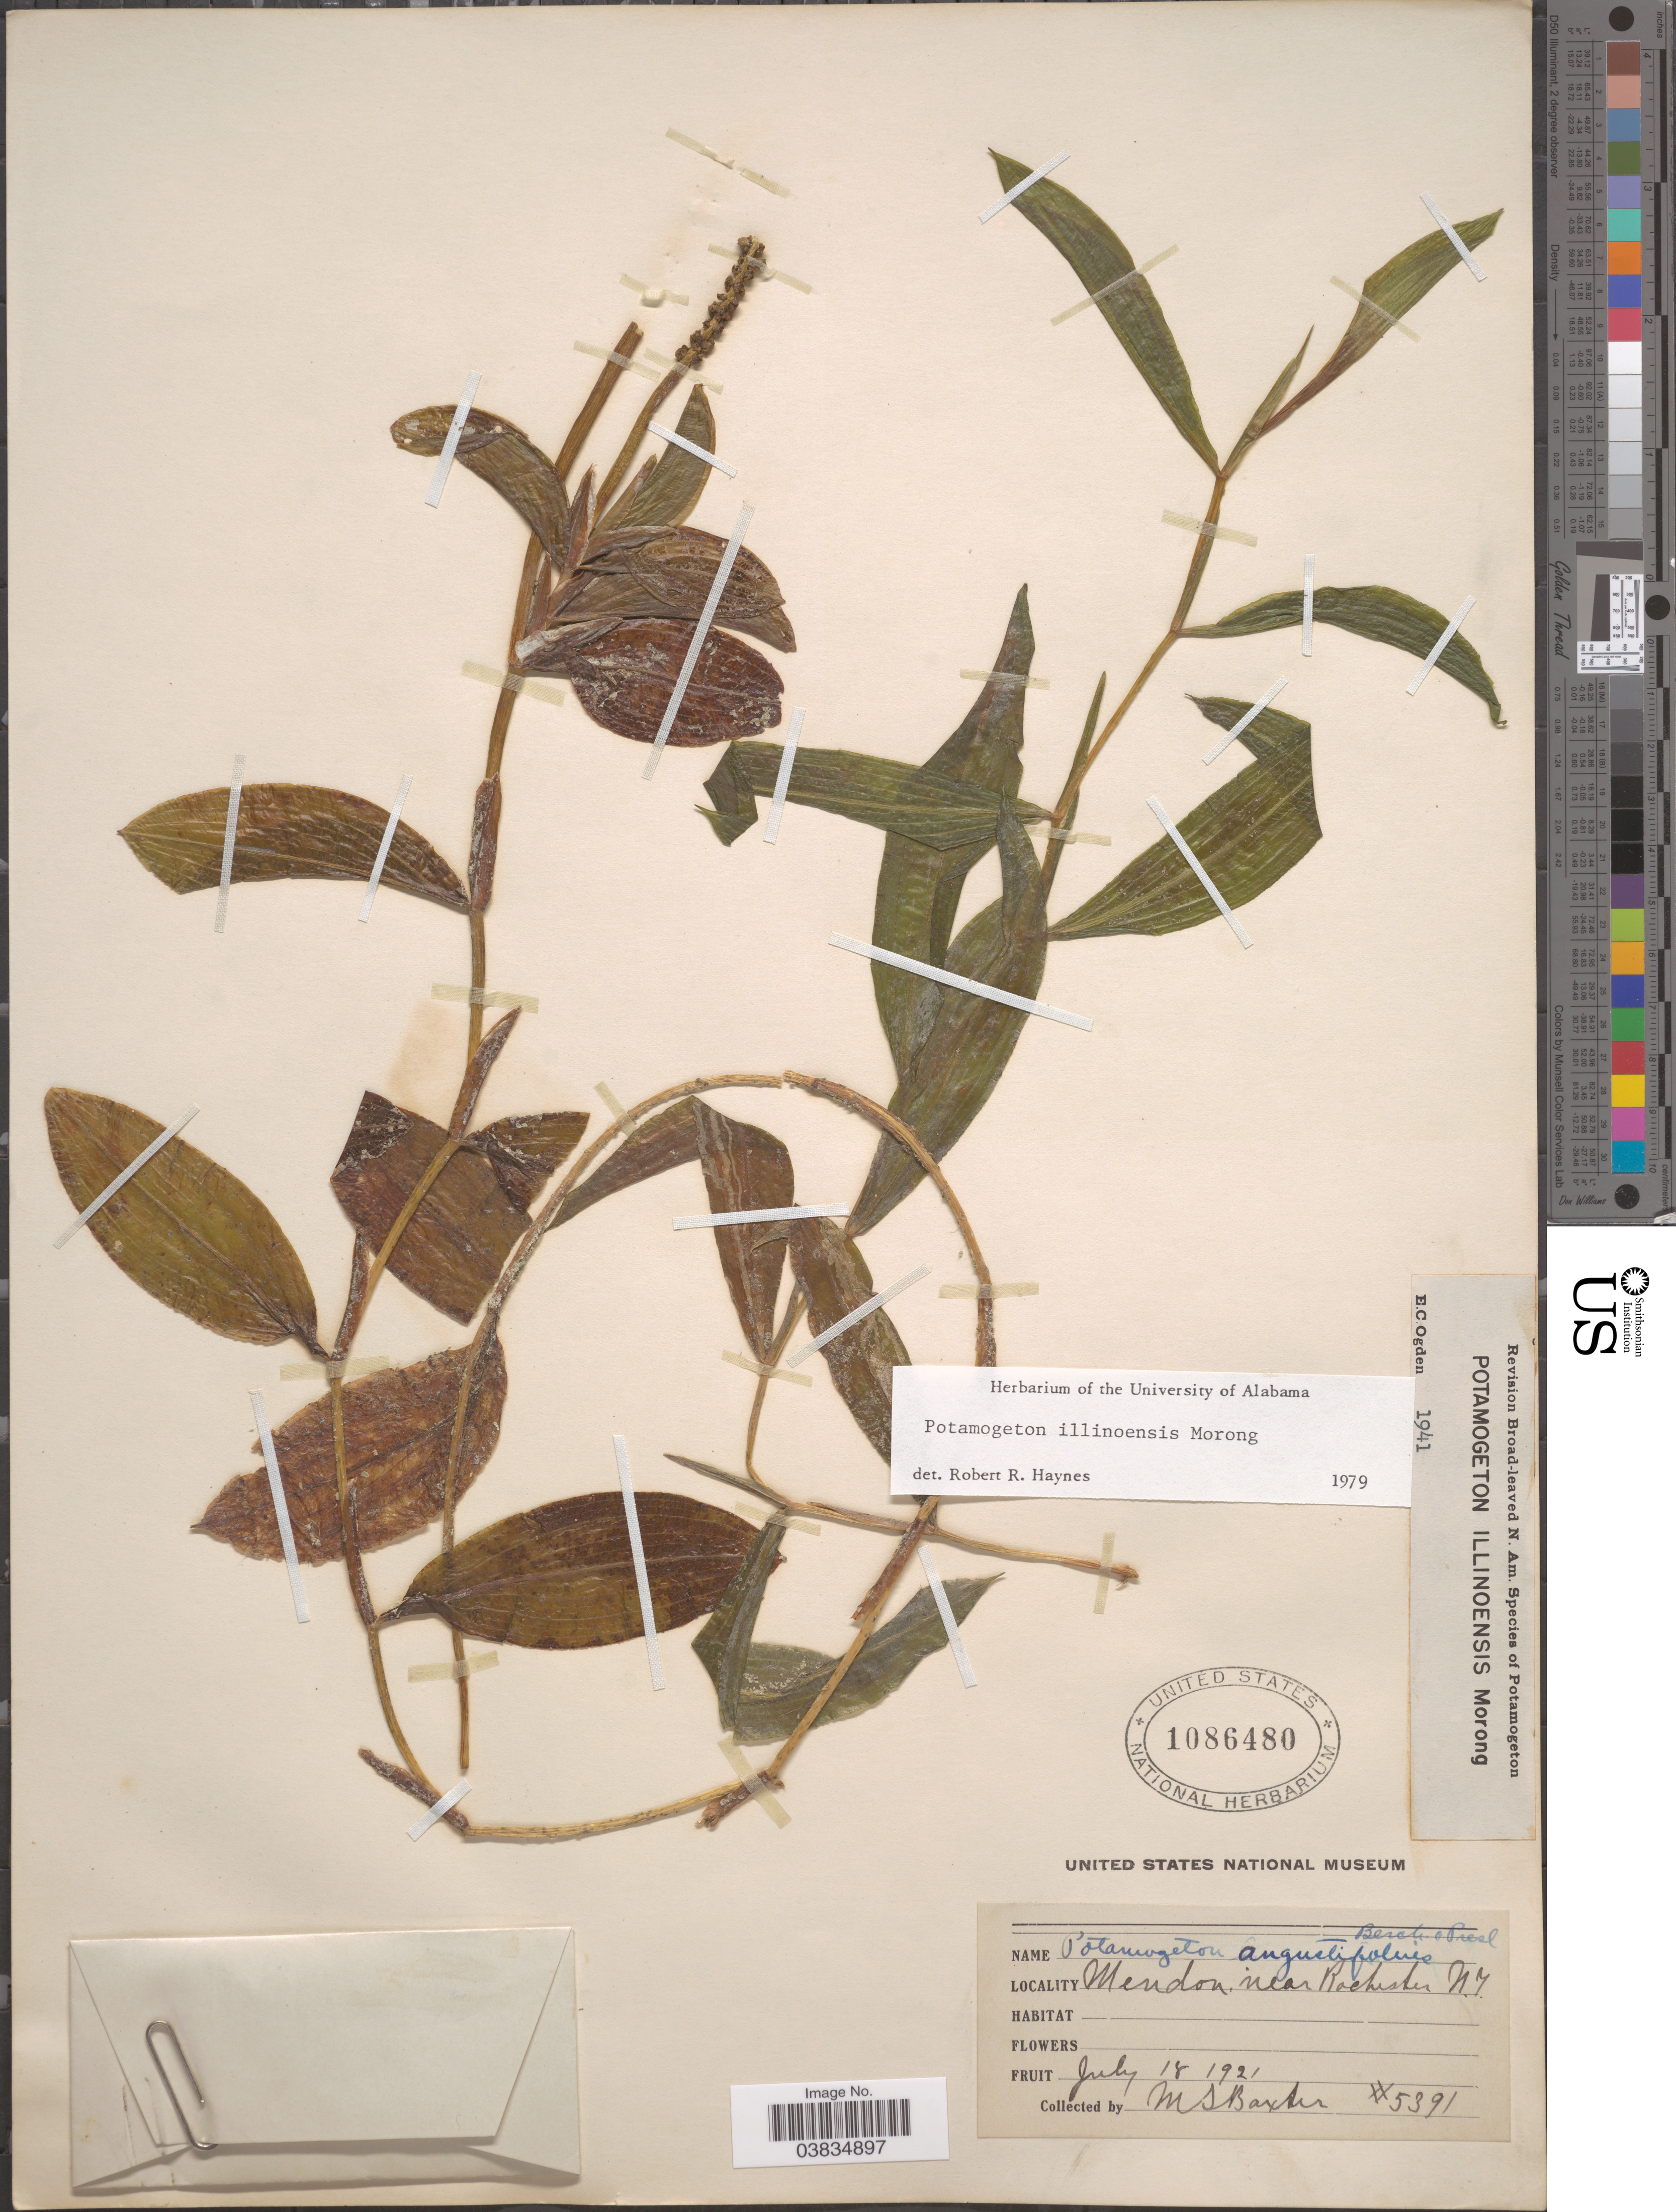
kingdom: Plantae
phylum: Tracheophyta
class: Liliopsida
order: Alismatales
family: Potamogetonaceae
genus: Potamogeton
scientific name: Potamogeton illinoensis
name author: Morong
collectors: M. Baxter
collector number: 5391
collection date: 1921-07-18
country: United States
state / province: New York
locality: Mendon near Rochester.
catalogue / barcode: US 1086480